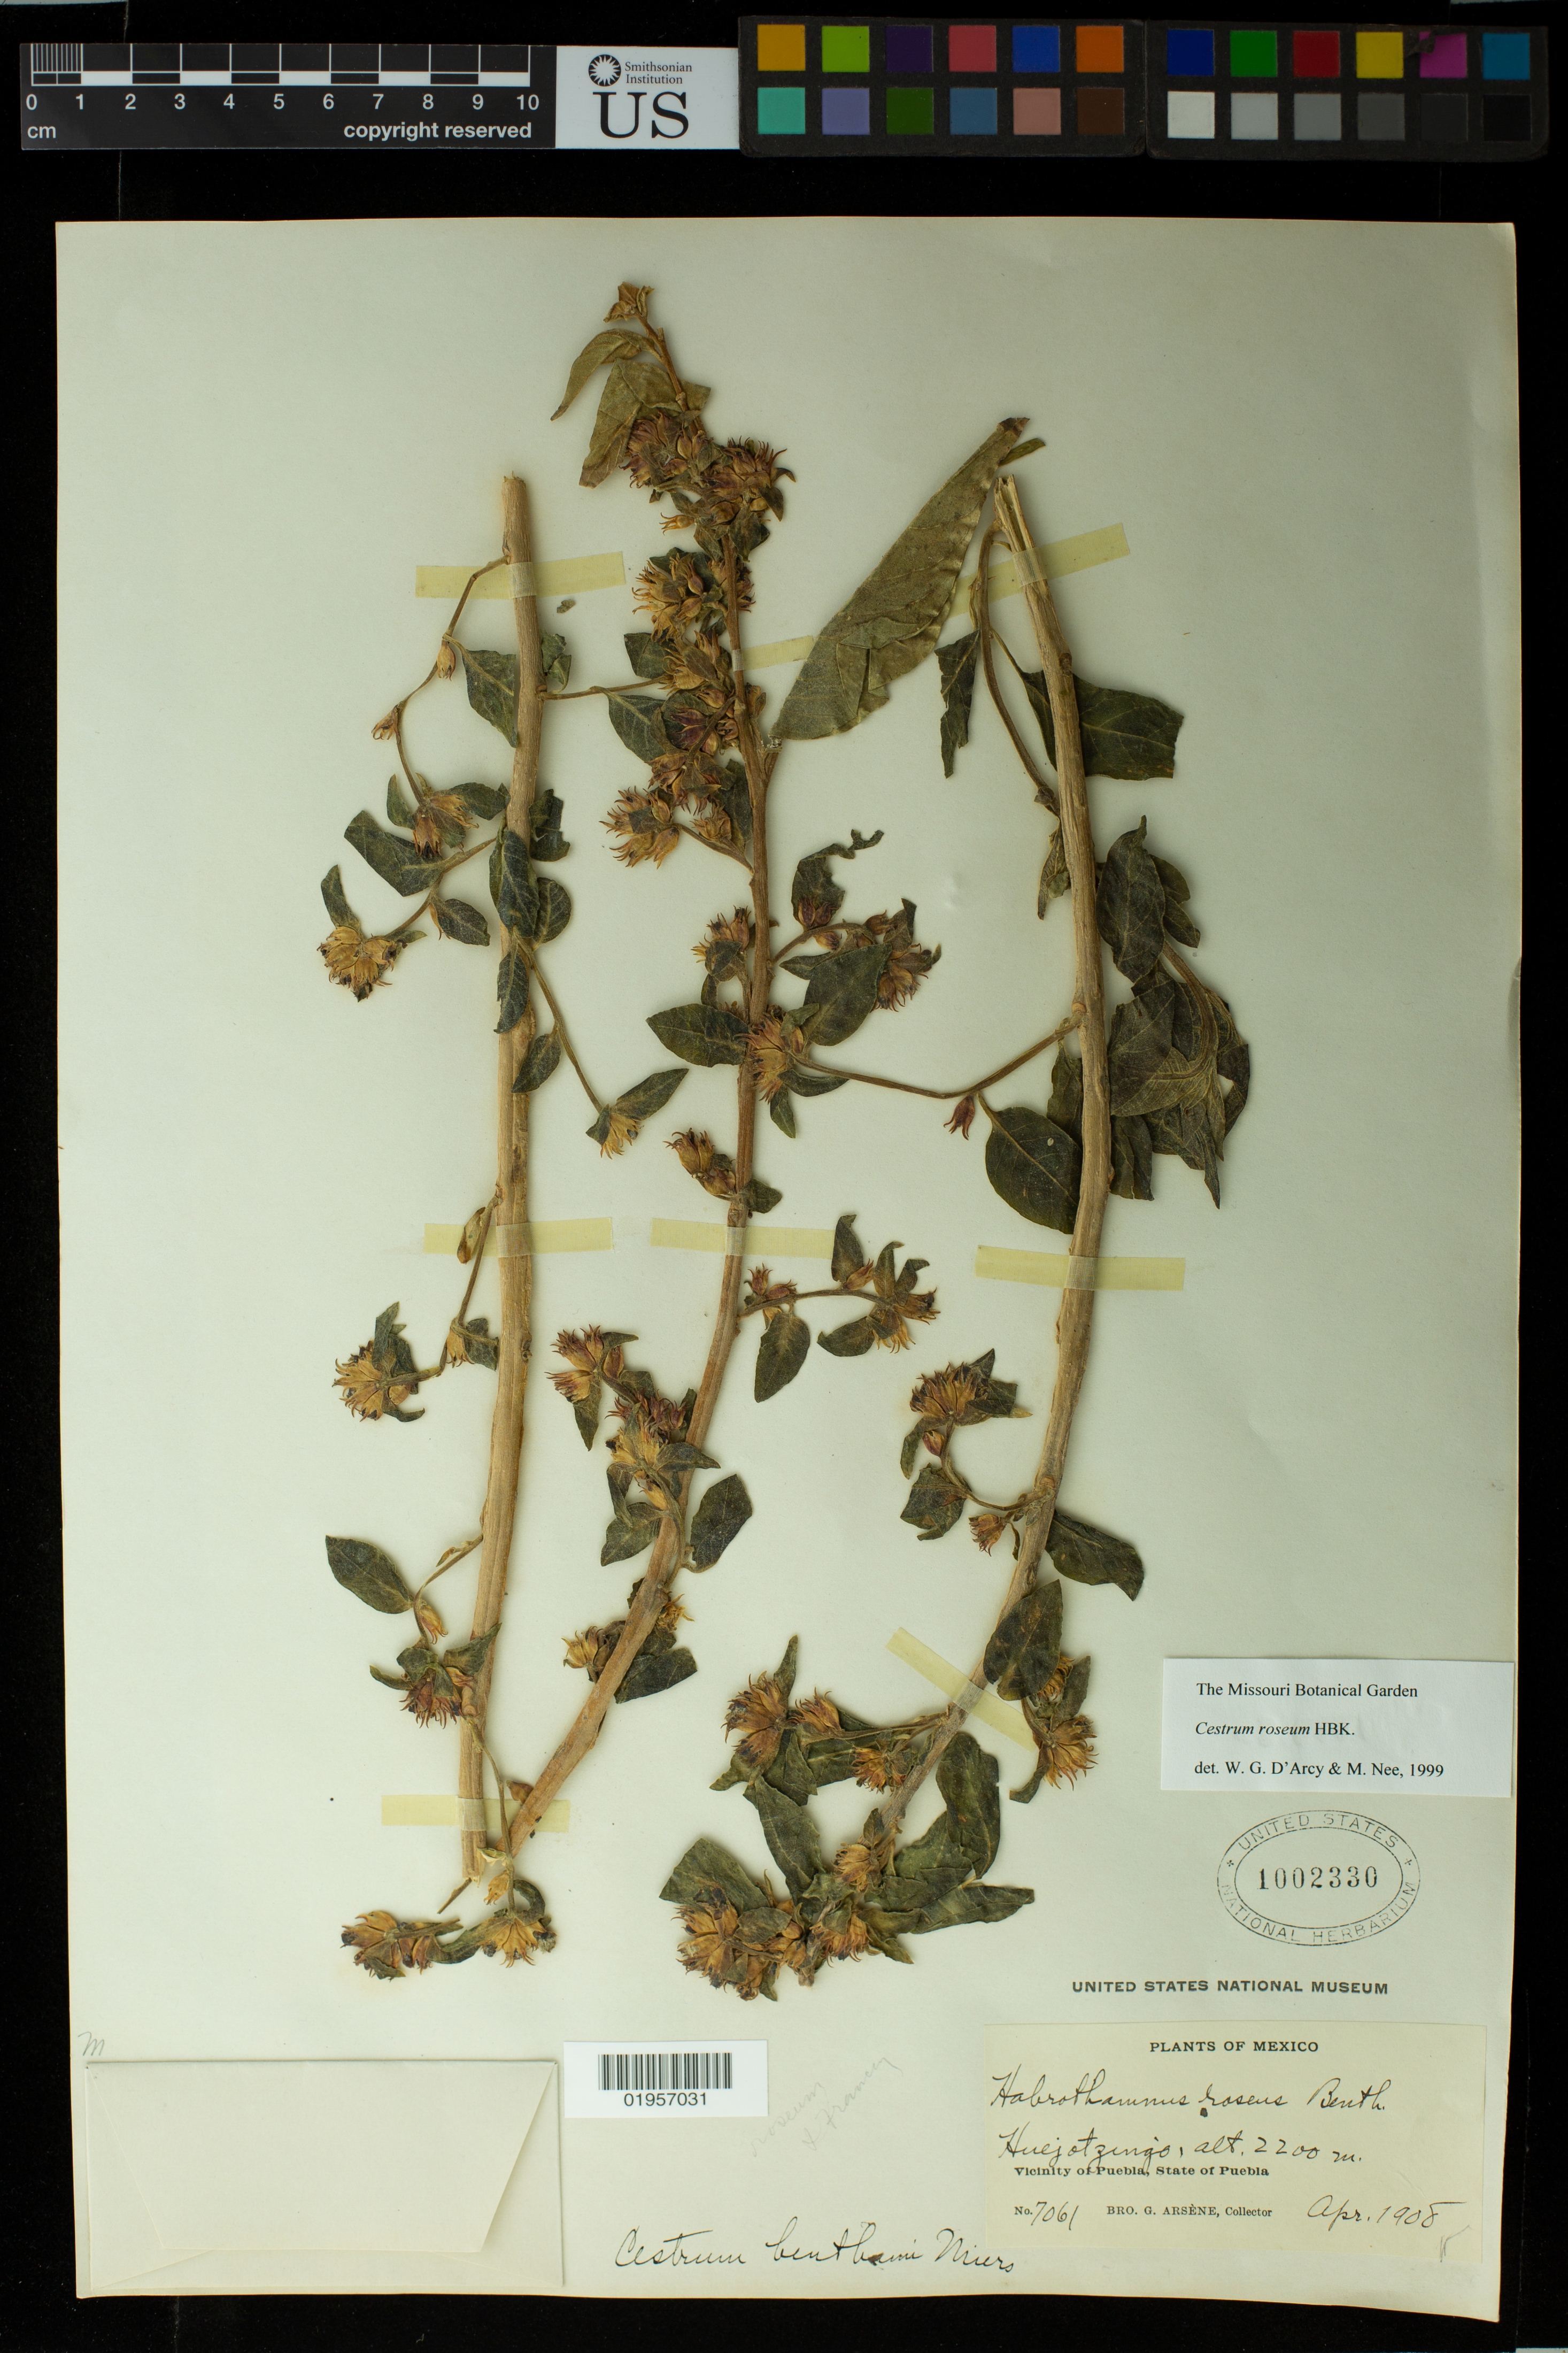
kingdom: Plantae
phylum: Tracheophyta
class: Magnoliopsida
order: Solanales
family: Solanaceae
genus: Cestrum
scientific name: Cestrum roseum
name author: Kunth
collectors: Bro. G. Arsène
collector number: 7061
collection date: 1908-04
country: Mexico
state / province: Puebla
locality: Vicinity of Puebla, State of Puebla. Huejotzingo.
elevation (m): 2200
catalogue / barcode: US 1002330